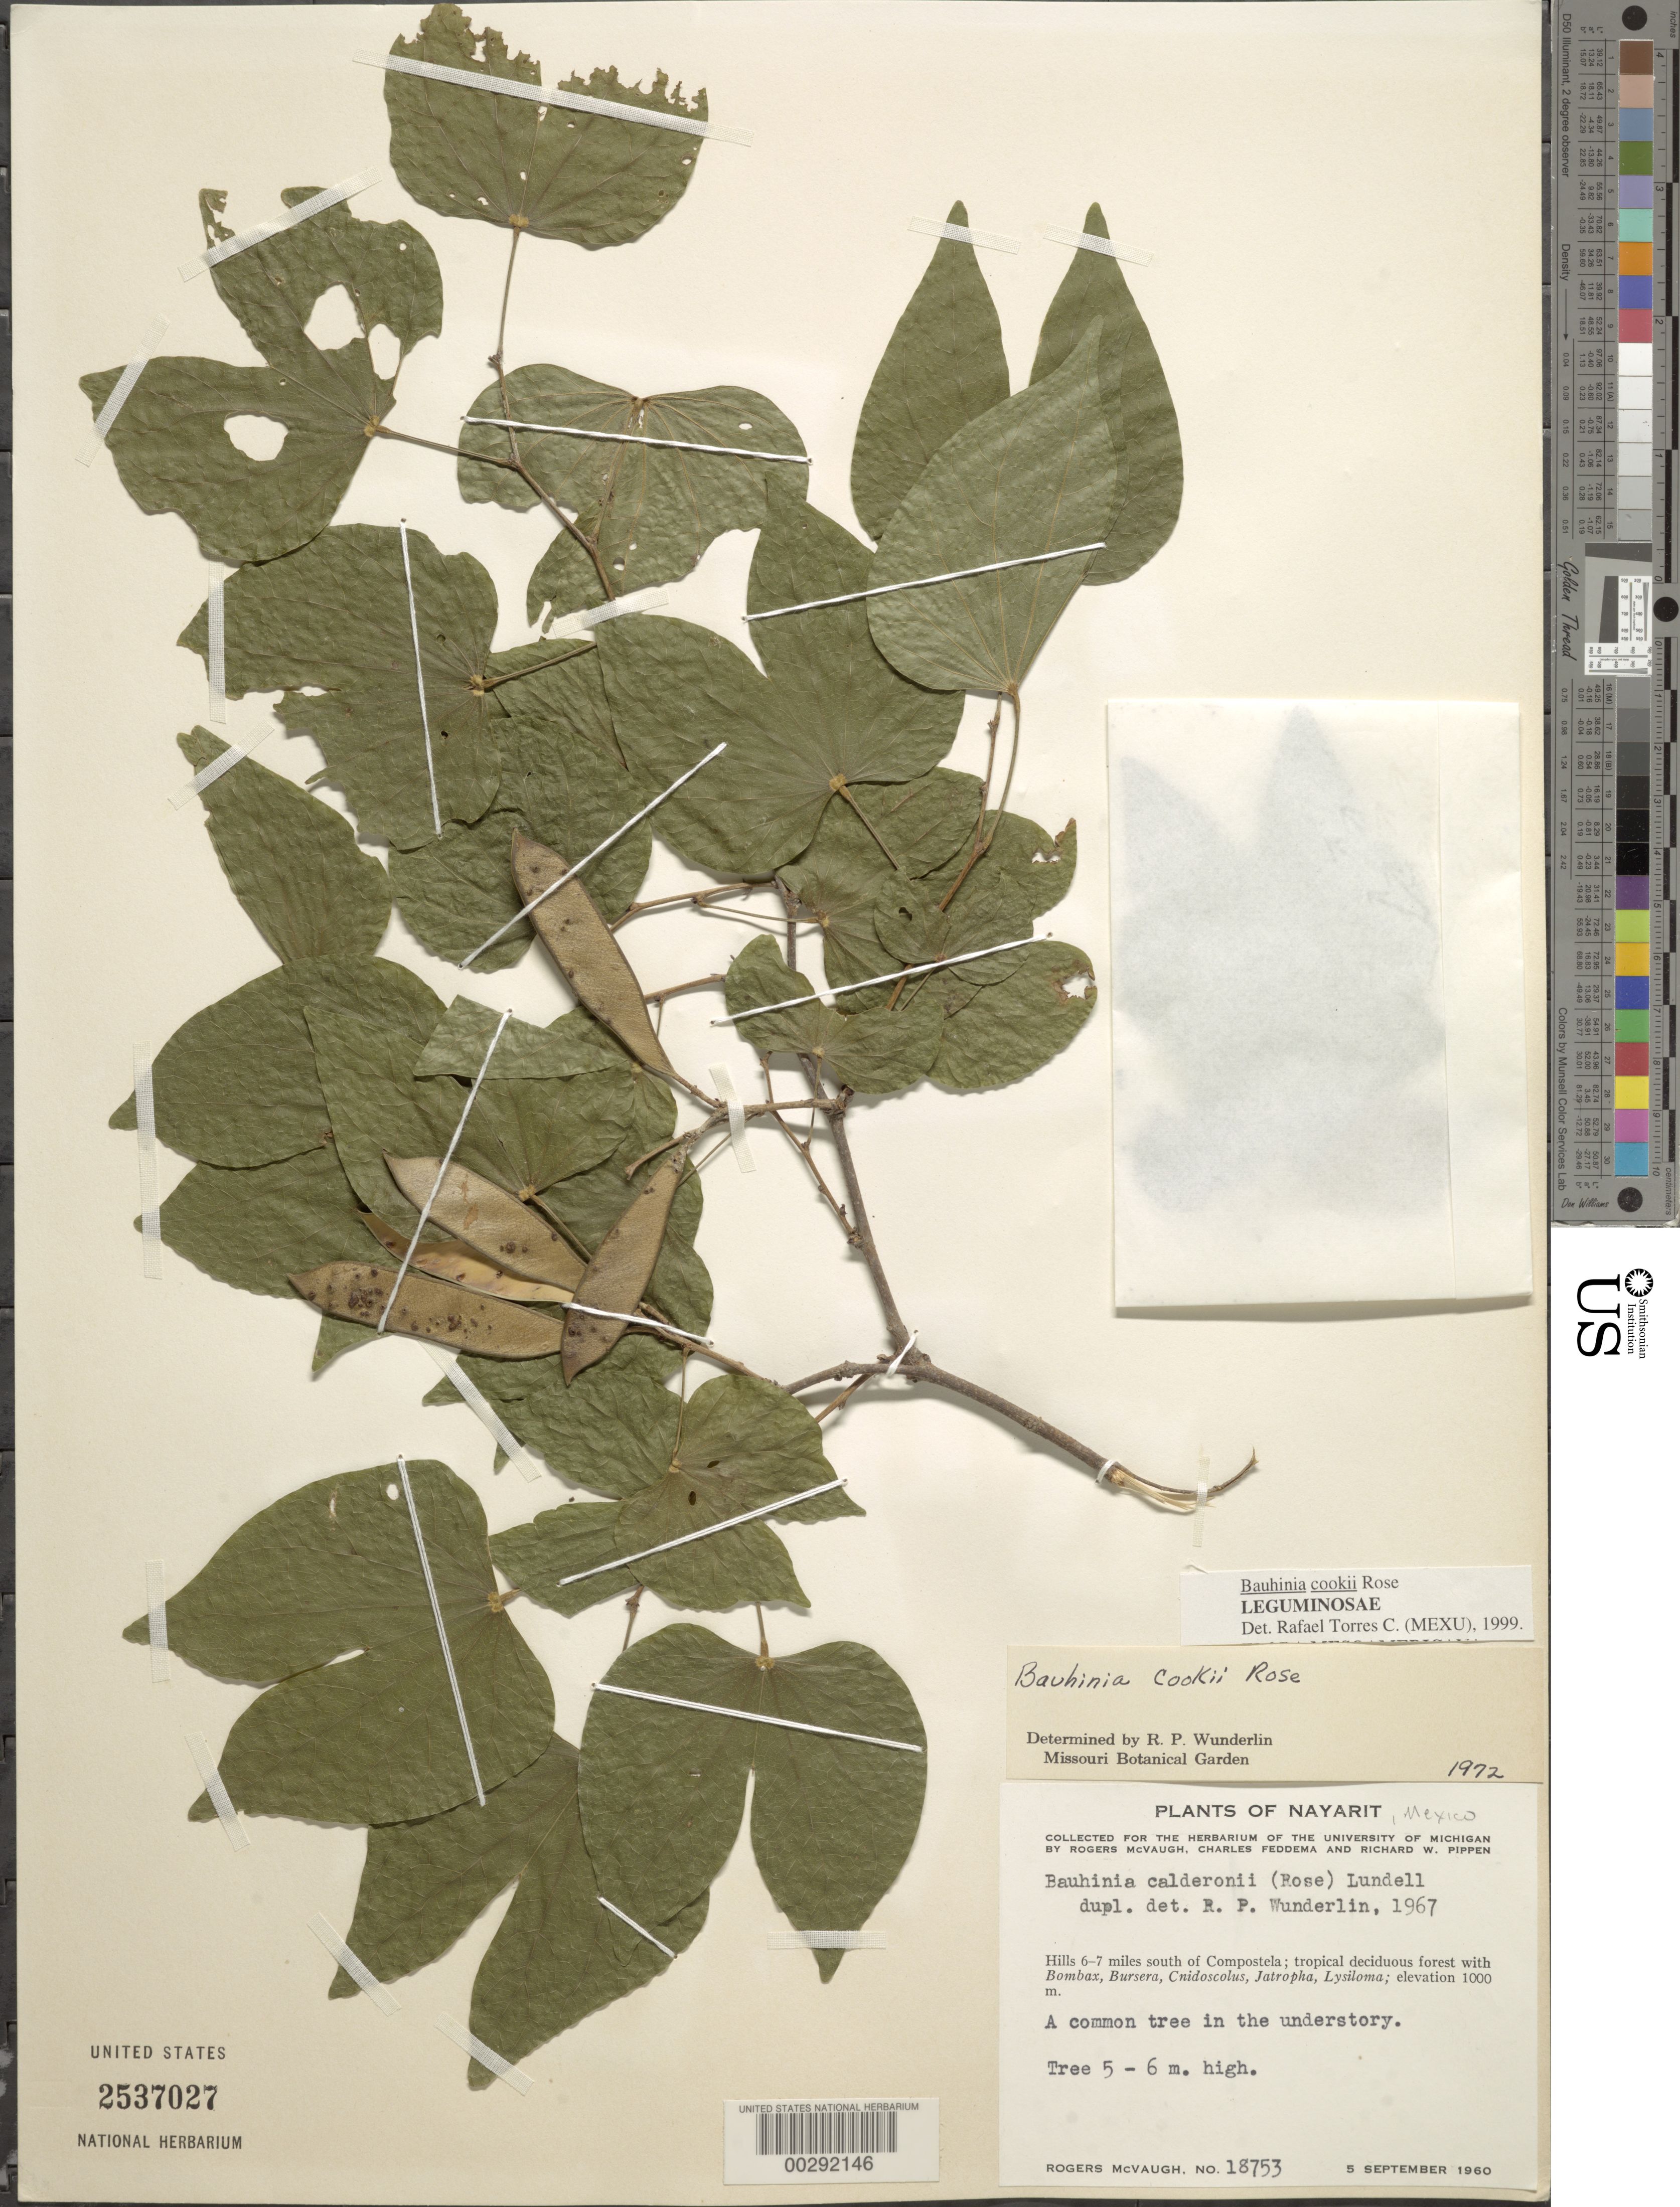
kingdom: Plantae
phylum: Tracheophyta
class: Magnoliopsida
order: Fabales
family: Fabaceae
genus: Bauhinia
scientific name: Bauhinia cookii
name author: Rose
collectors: R. McVaugh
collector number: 18753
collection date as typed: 05 Sep 1960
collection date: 1960-09-05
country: Mexico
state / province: Nayarit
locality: Hills 6-7 mi S of compostela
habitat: Tropical deciduous forest; in the understory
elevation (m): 1000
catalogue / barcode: US 2537027